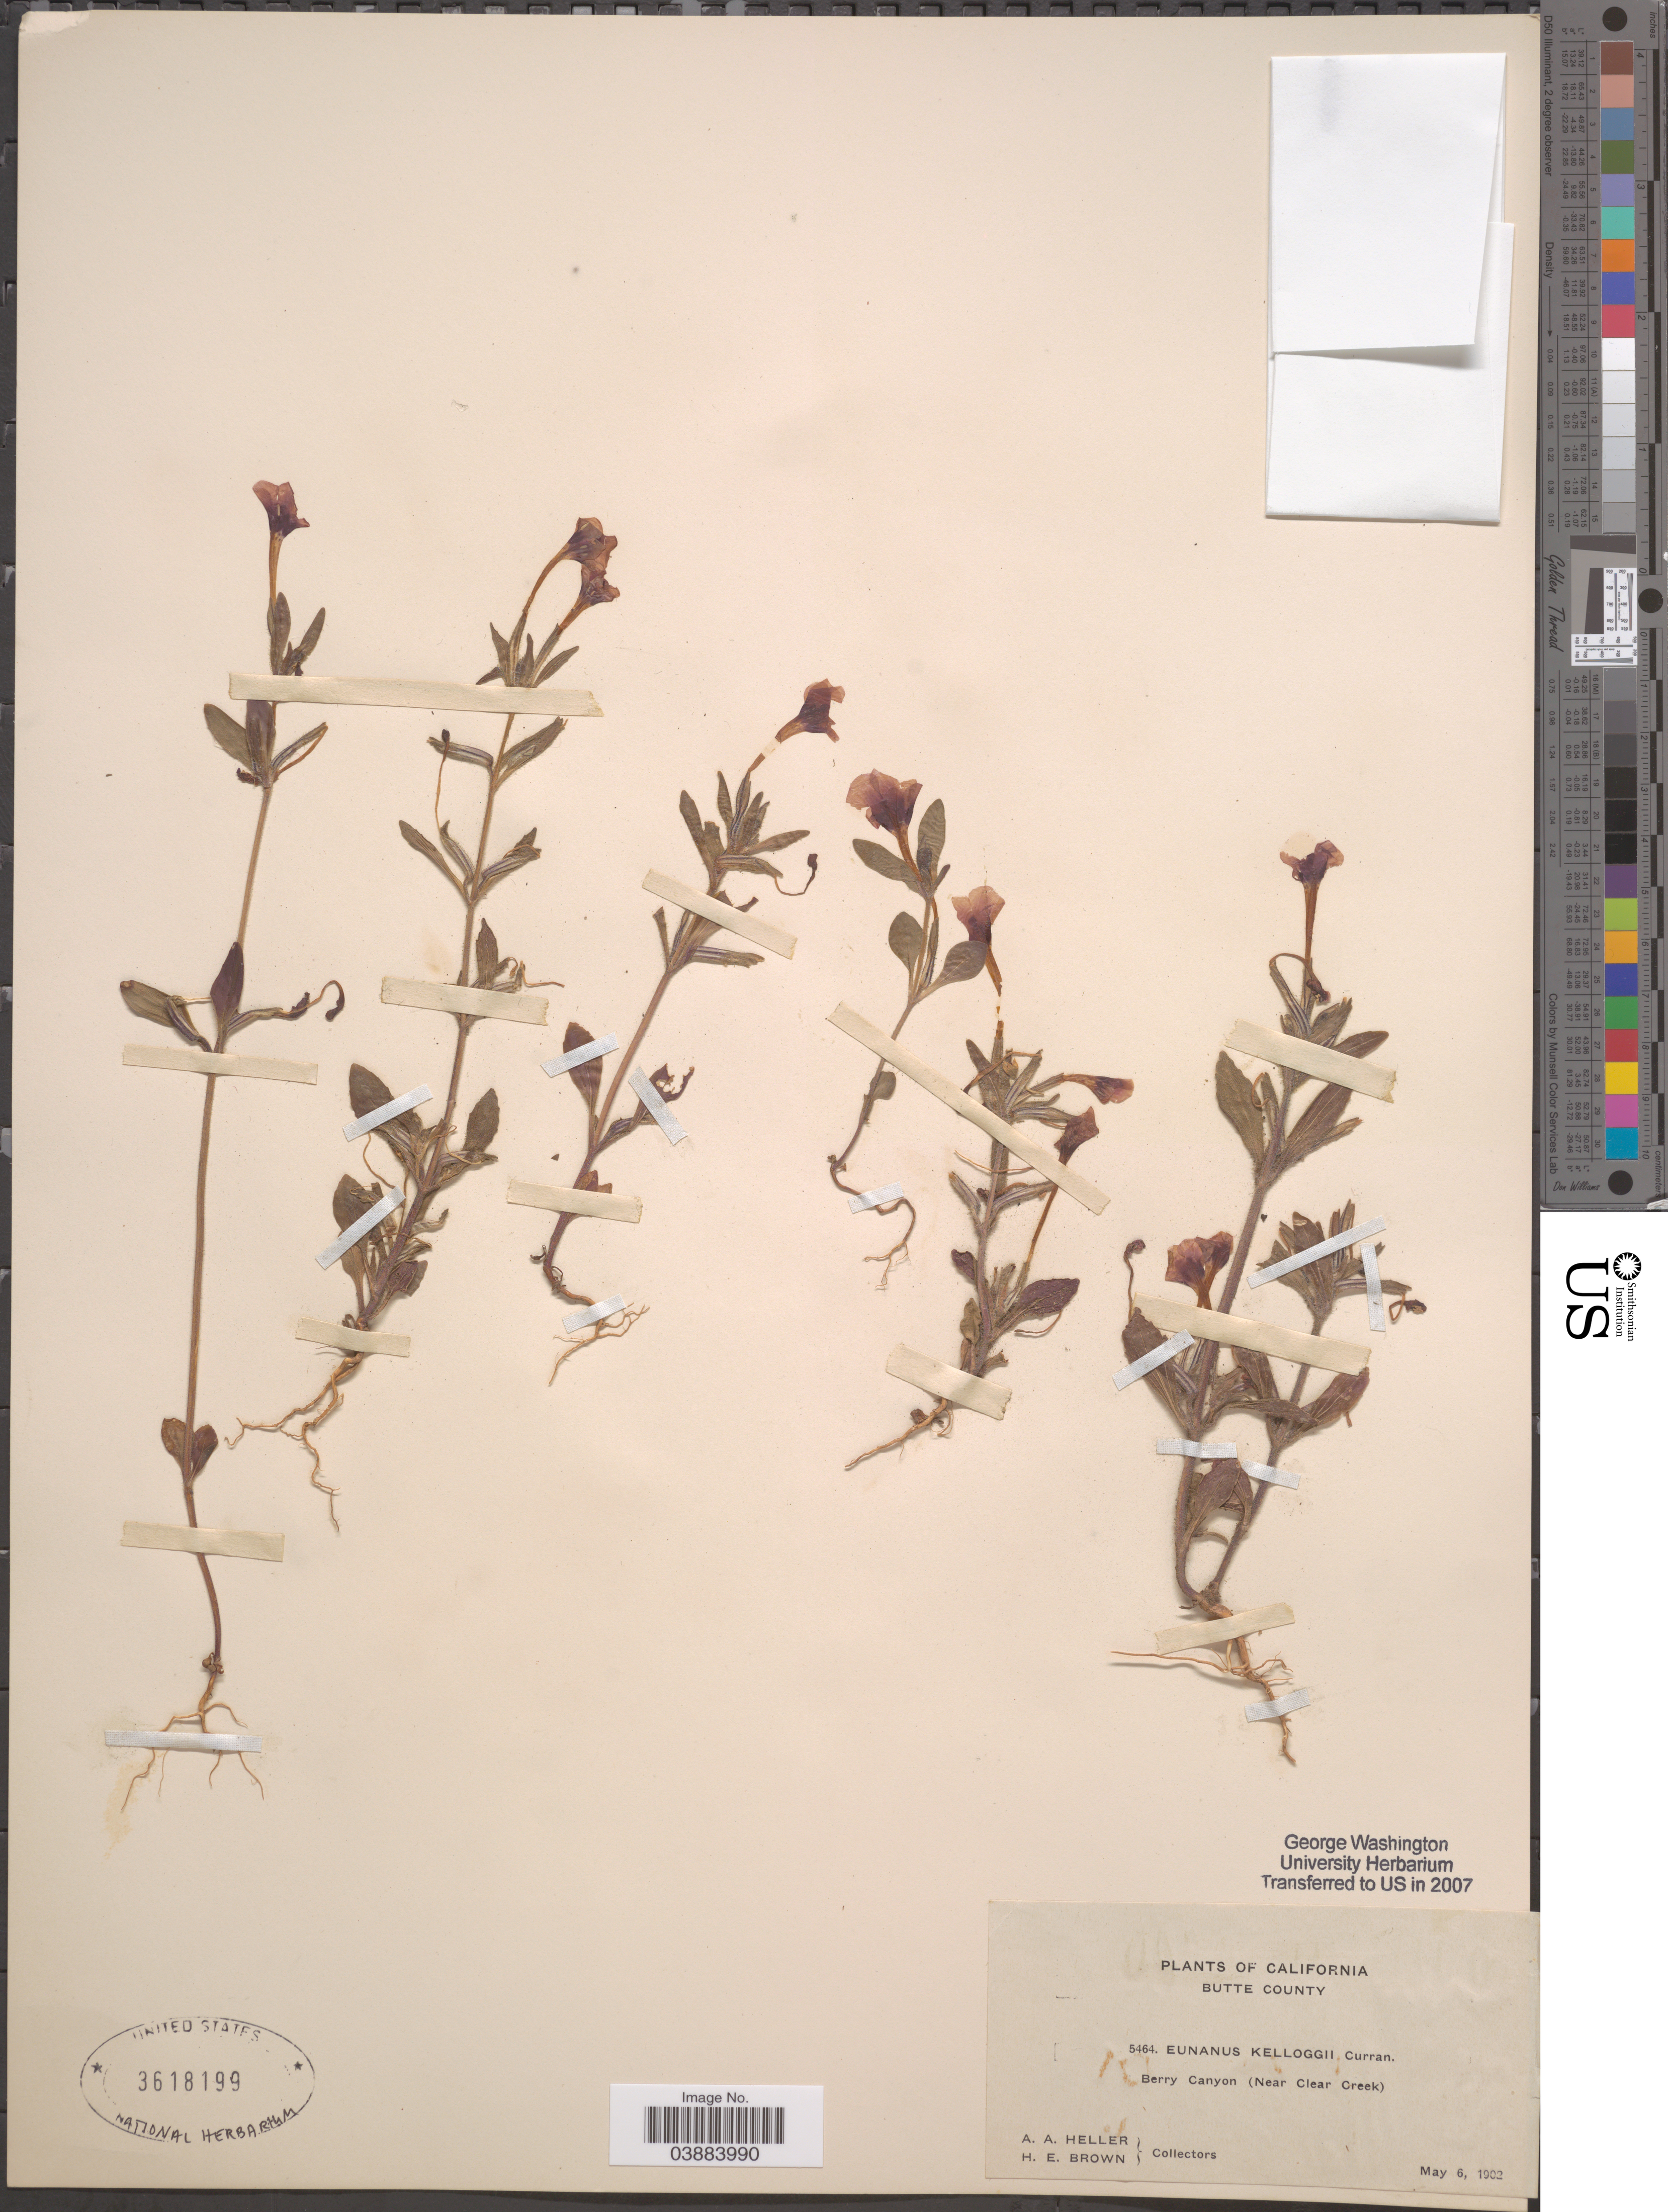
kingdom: Plantae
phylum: Tracheophyta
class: Magnoliopsida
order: Lamiales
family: Phrymaceae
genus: Eunanus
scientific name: Eunanus kelloggii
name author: Curran ex Greene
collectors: A. A. Heller & H. E. Brown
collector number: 5464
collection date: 1902-05-06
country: United States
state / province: California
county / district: Butte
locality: Butte County. Berry Canyon (Near Clear Creek).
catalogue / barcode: US 3618199